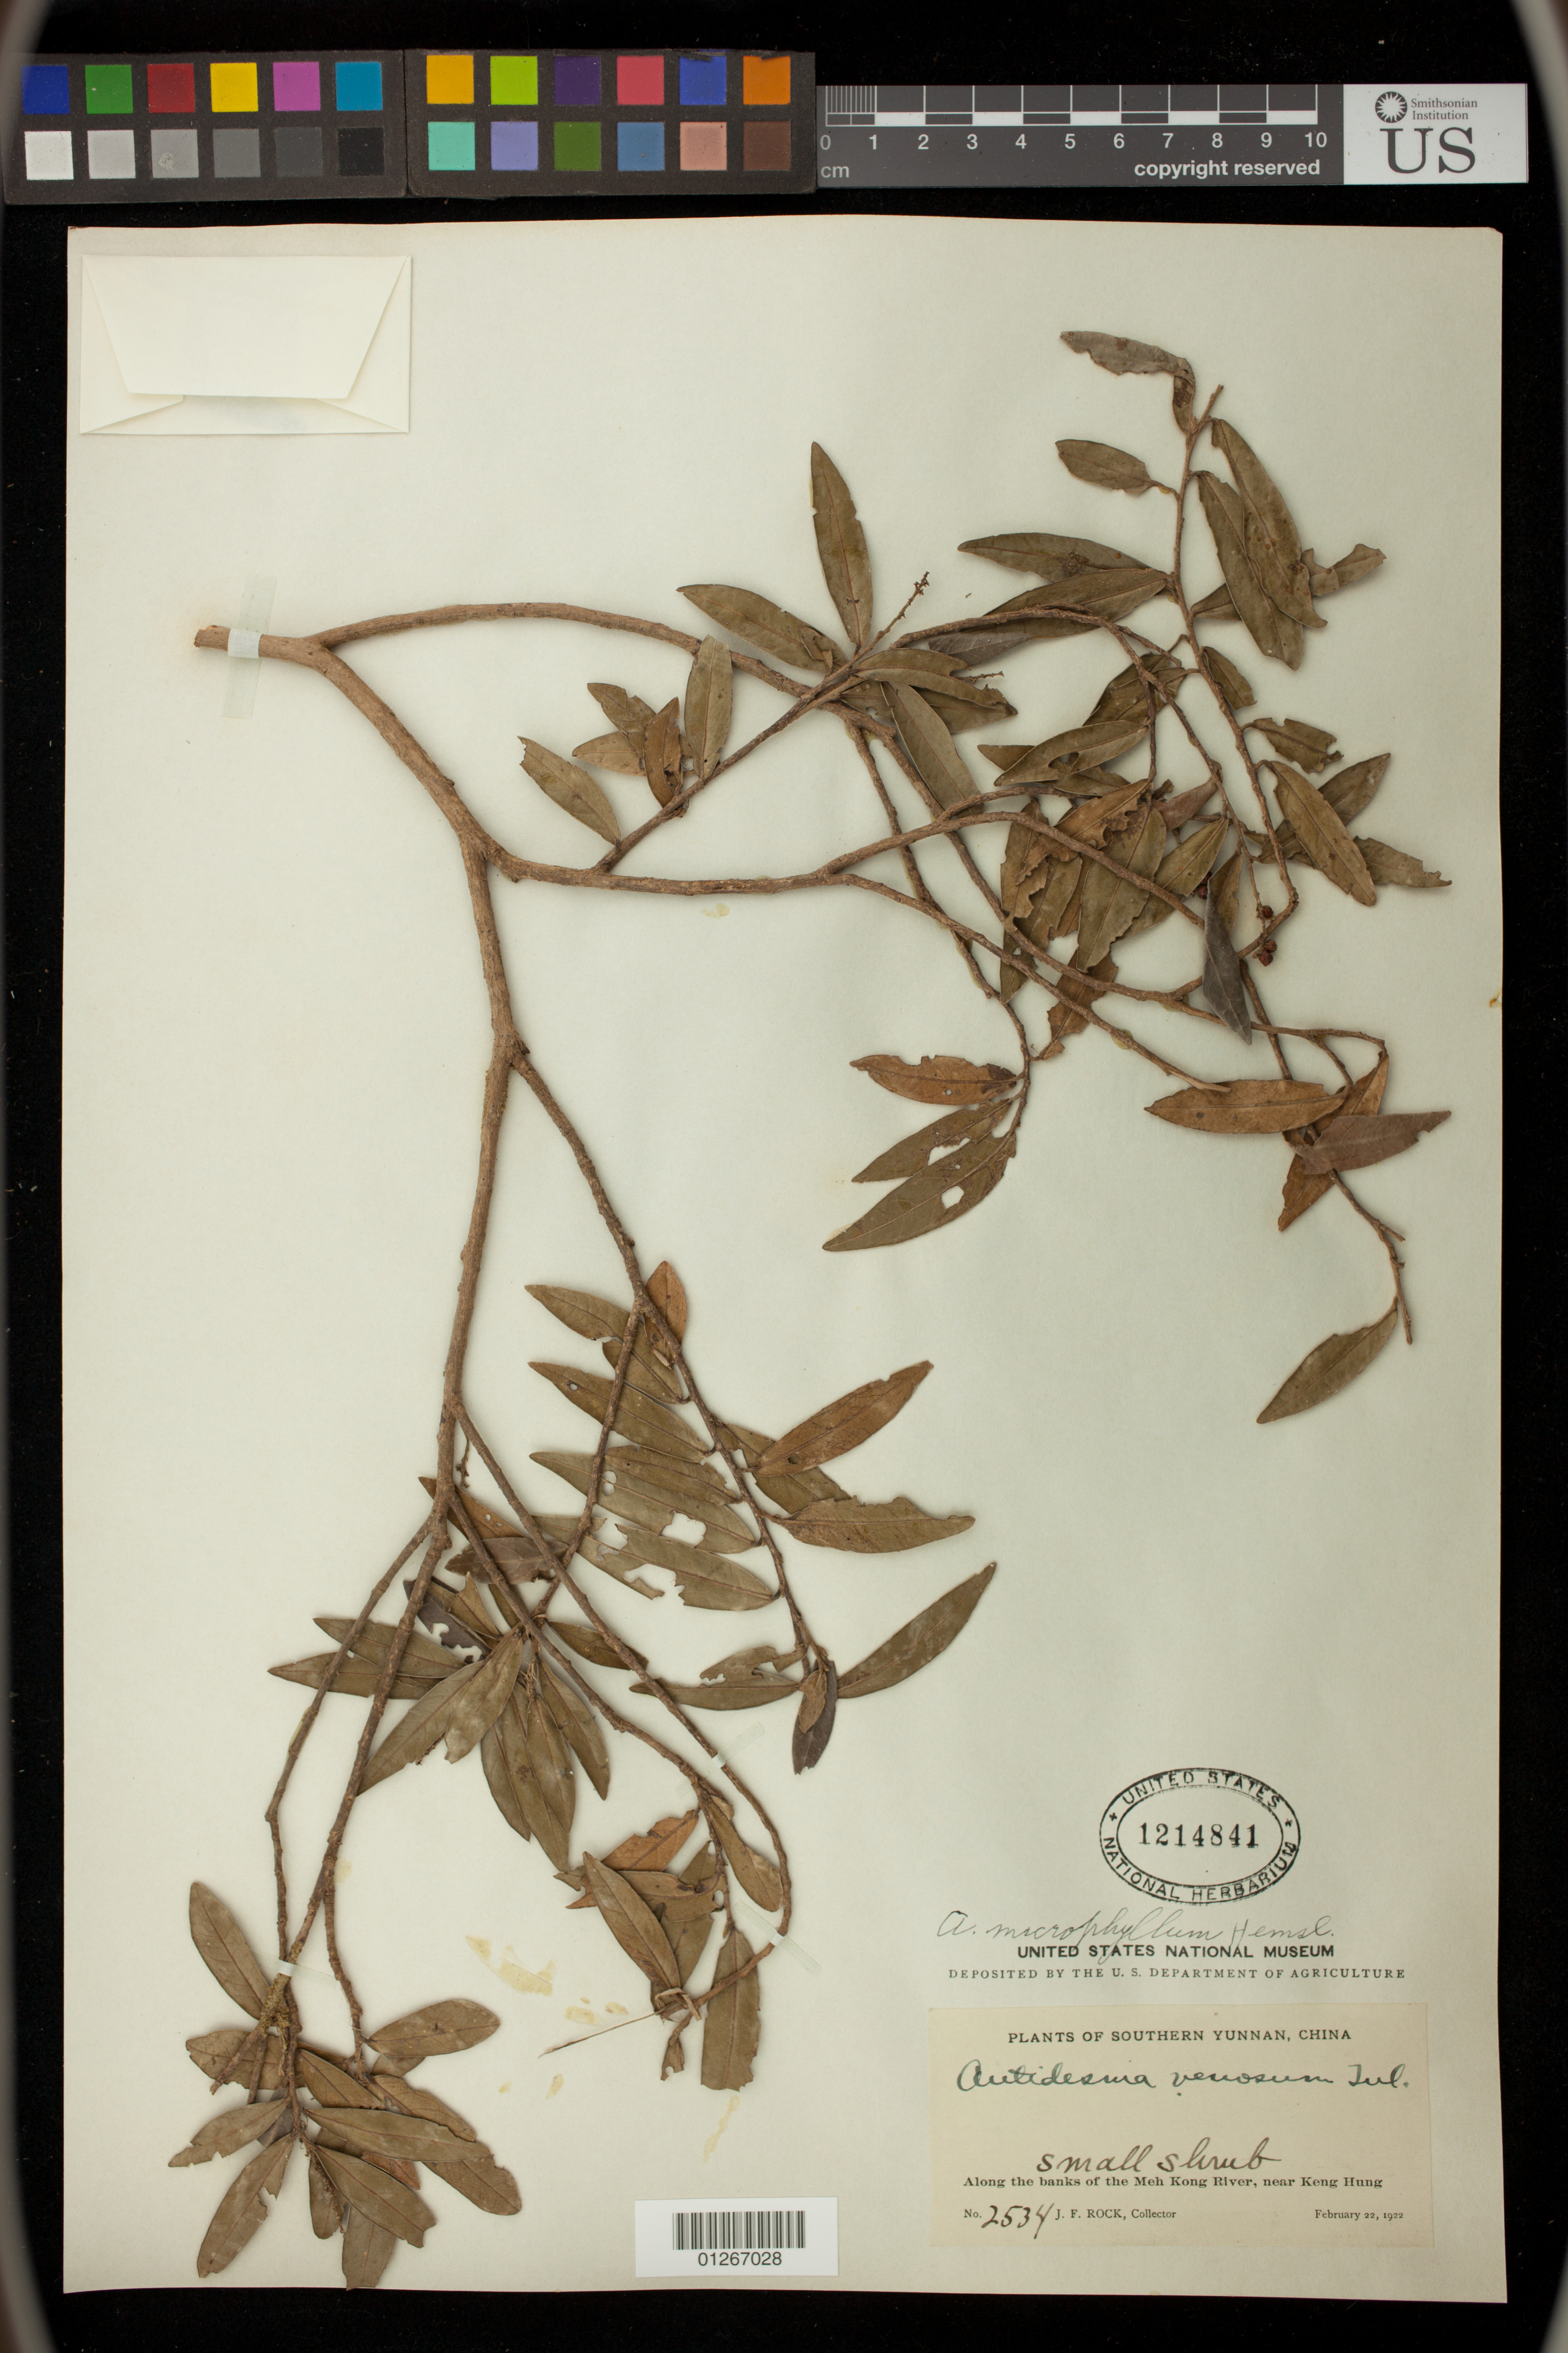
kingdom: Plantae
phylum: Tracheophyta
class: Magnoliopsida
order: Malpighiales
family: Phyllanthaceae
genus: Antidesma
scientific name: Antidesma montanum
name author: Blume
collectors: J. F. Rock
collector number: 2534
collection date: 1922-02-22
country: China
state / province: Yunnan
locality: Southern Yunnan, Along the banks of the Meh Kong River, near Keng Hung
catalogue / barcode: US 1214841